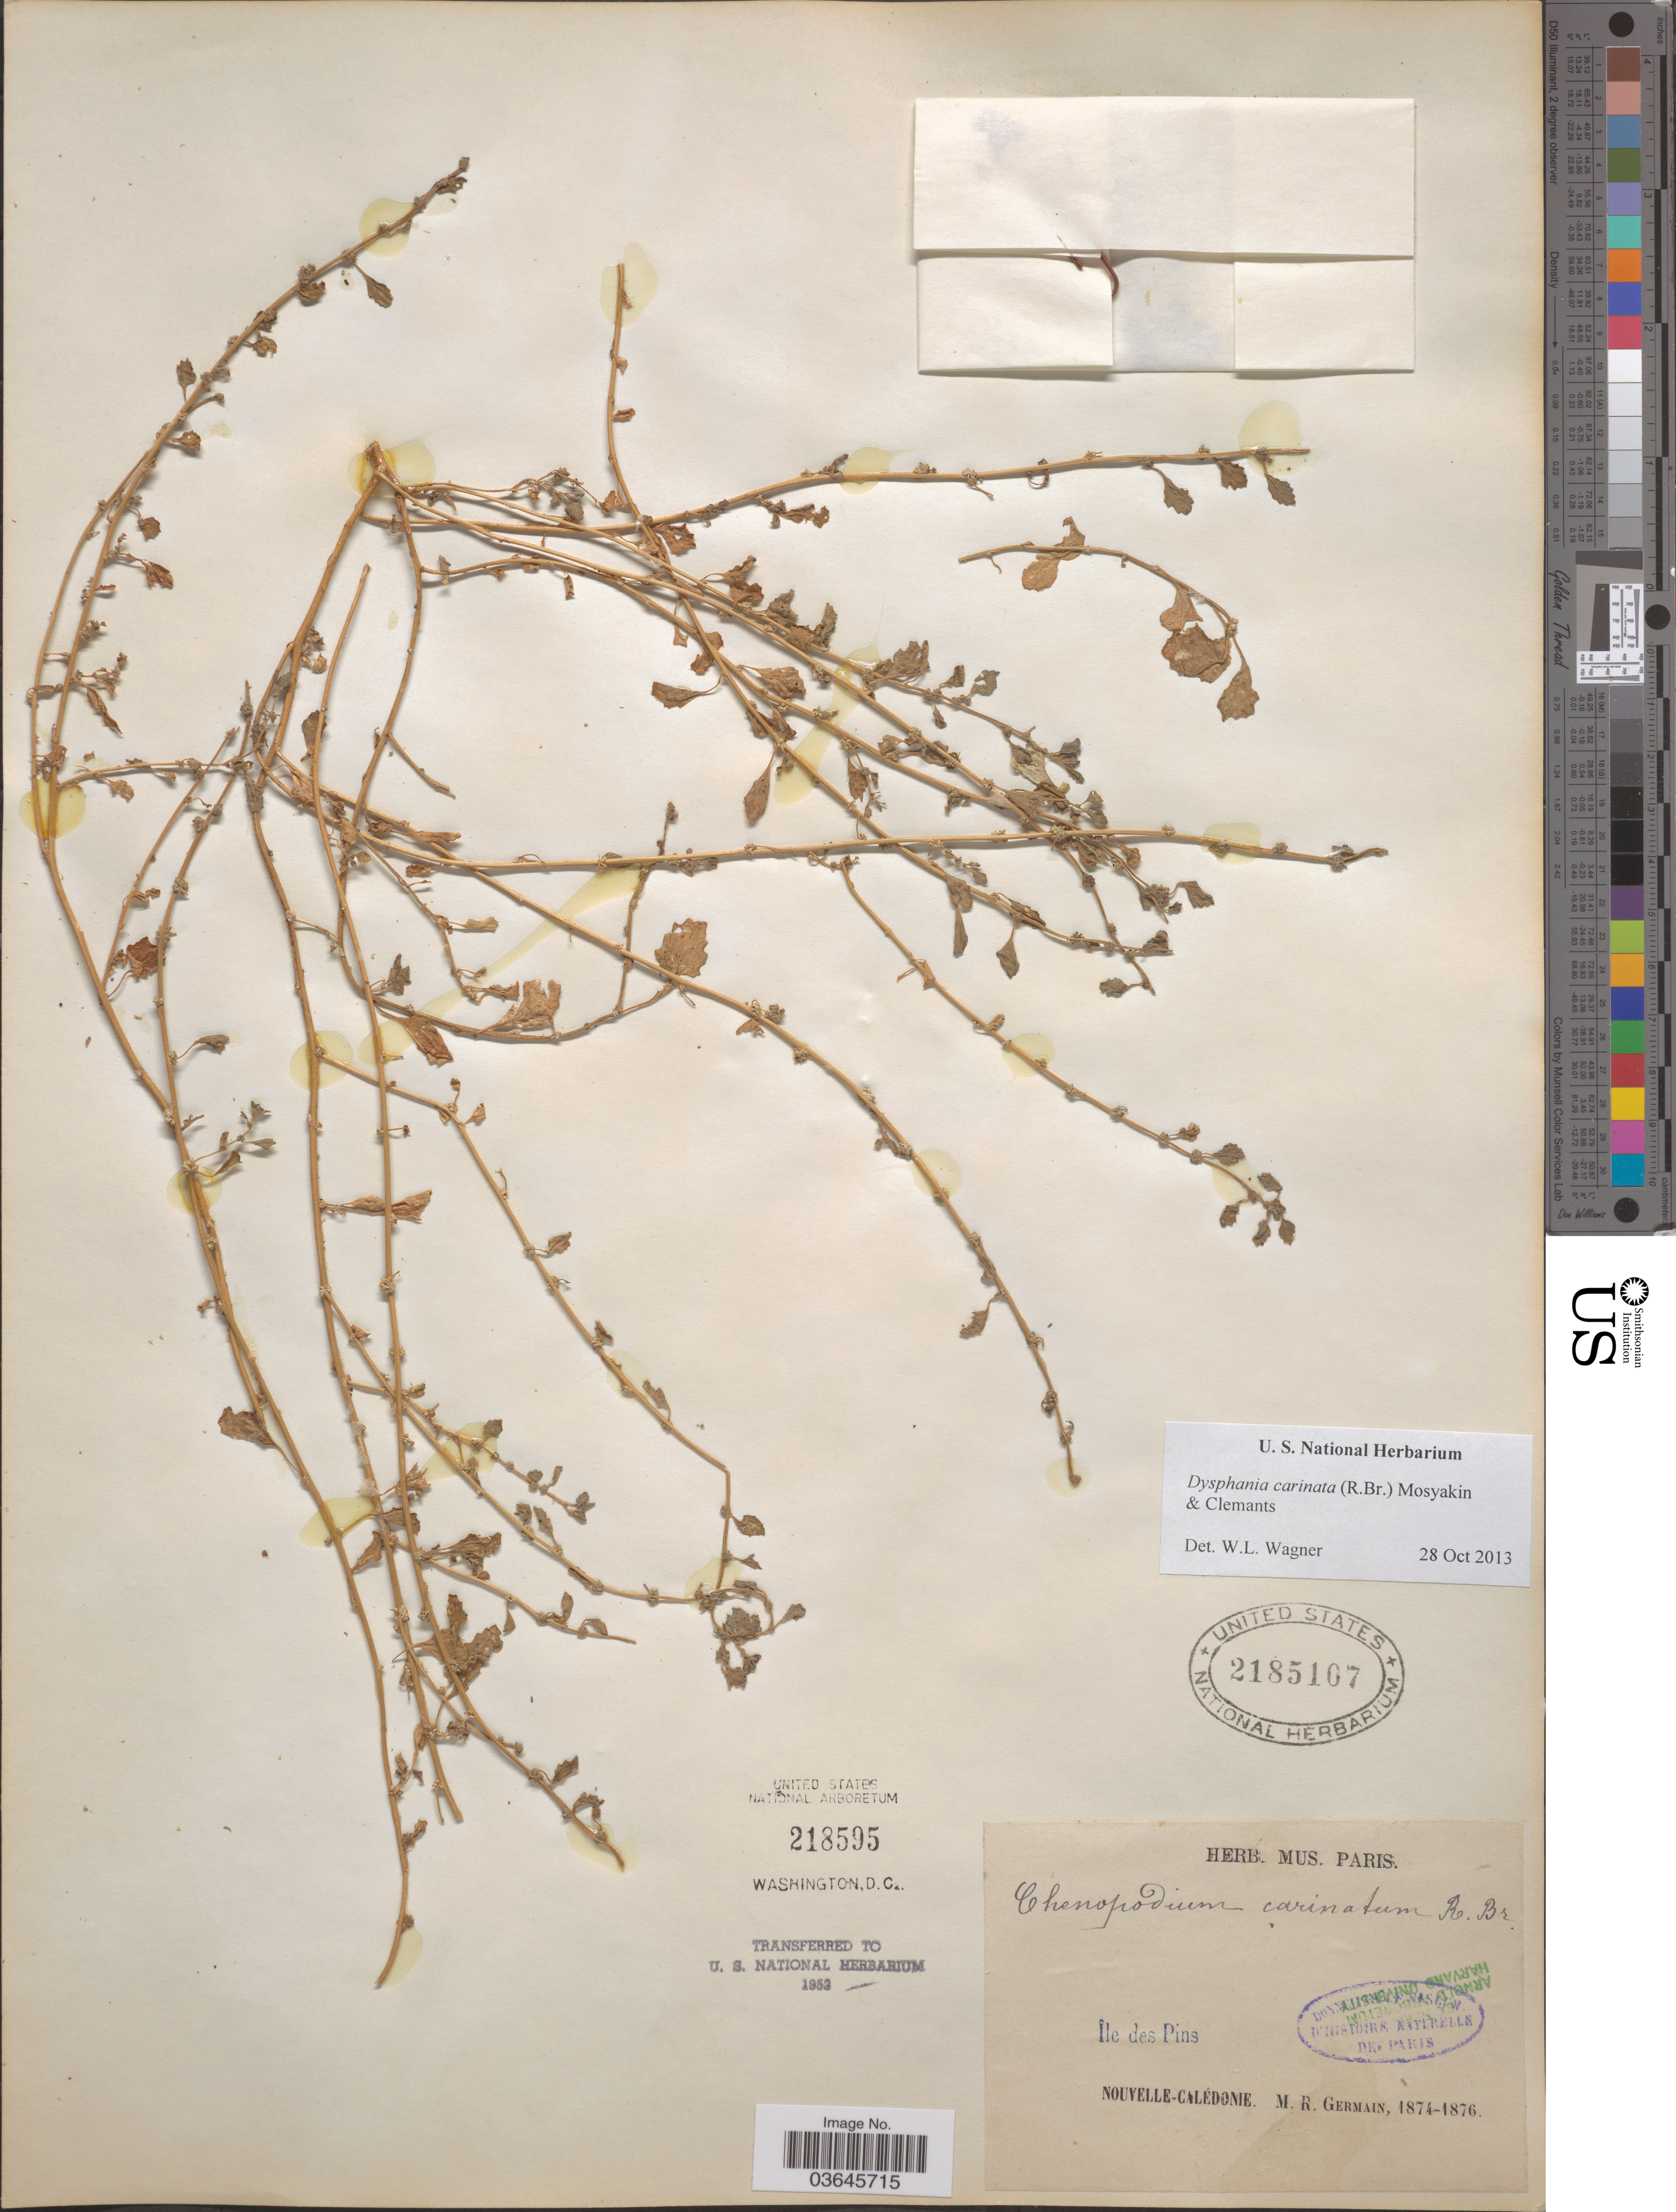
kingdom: Plantae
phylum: Tracheophyta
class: Magnoliopsida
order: Caryophyllales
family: Amaranthaceae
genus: Dysphania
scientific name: Dysphania carinata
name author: (R. Br.) Mosyakin & Clemants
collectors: M. Germain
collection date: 1874/1876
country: New Caledonia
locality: Nouvelle-Calédonie. Île des Pins.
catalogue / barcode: US 2185107